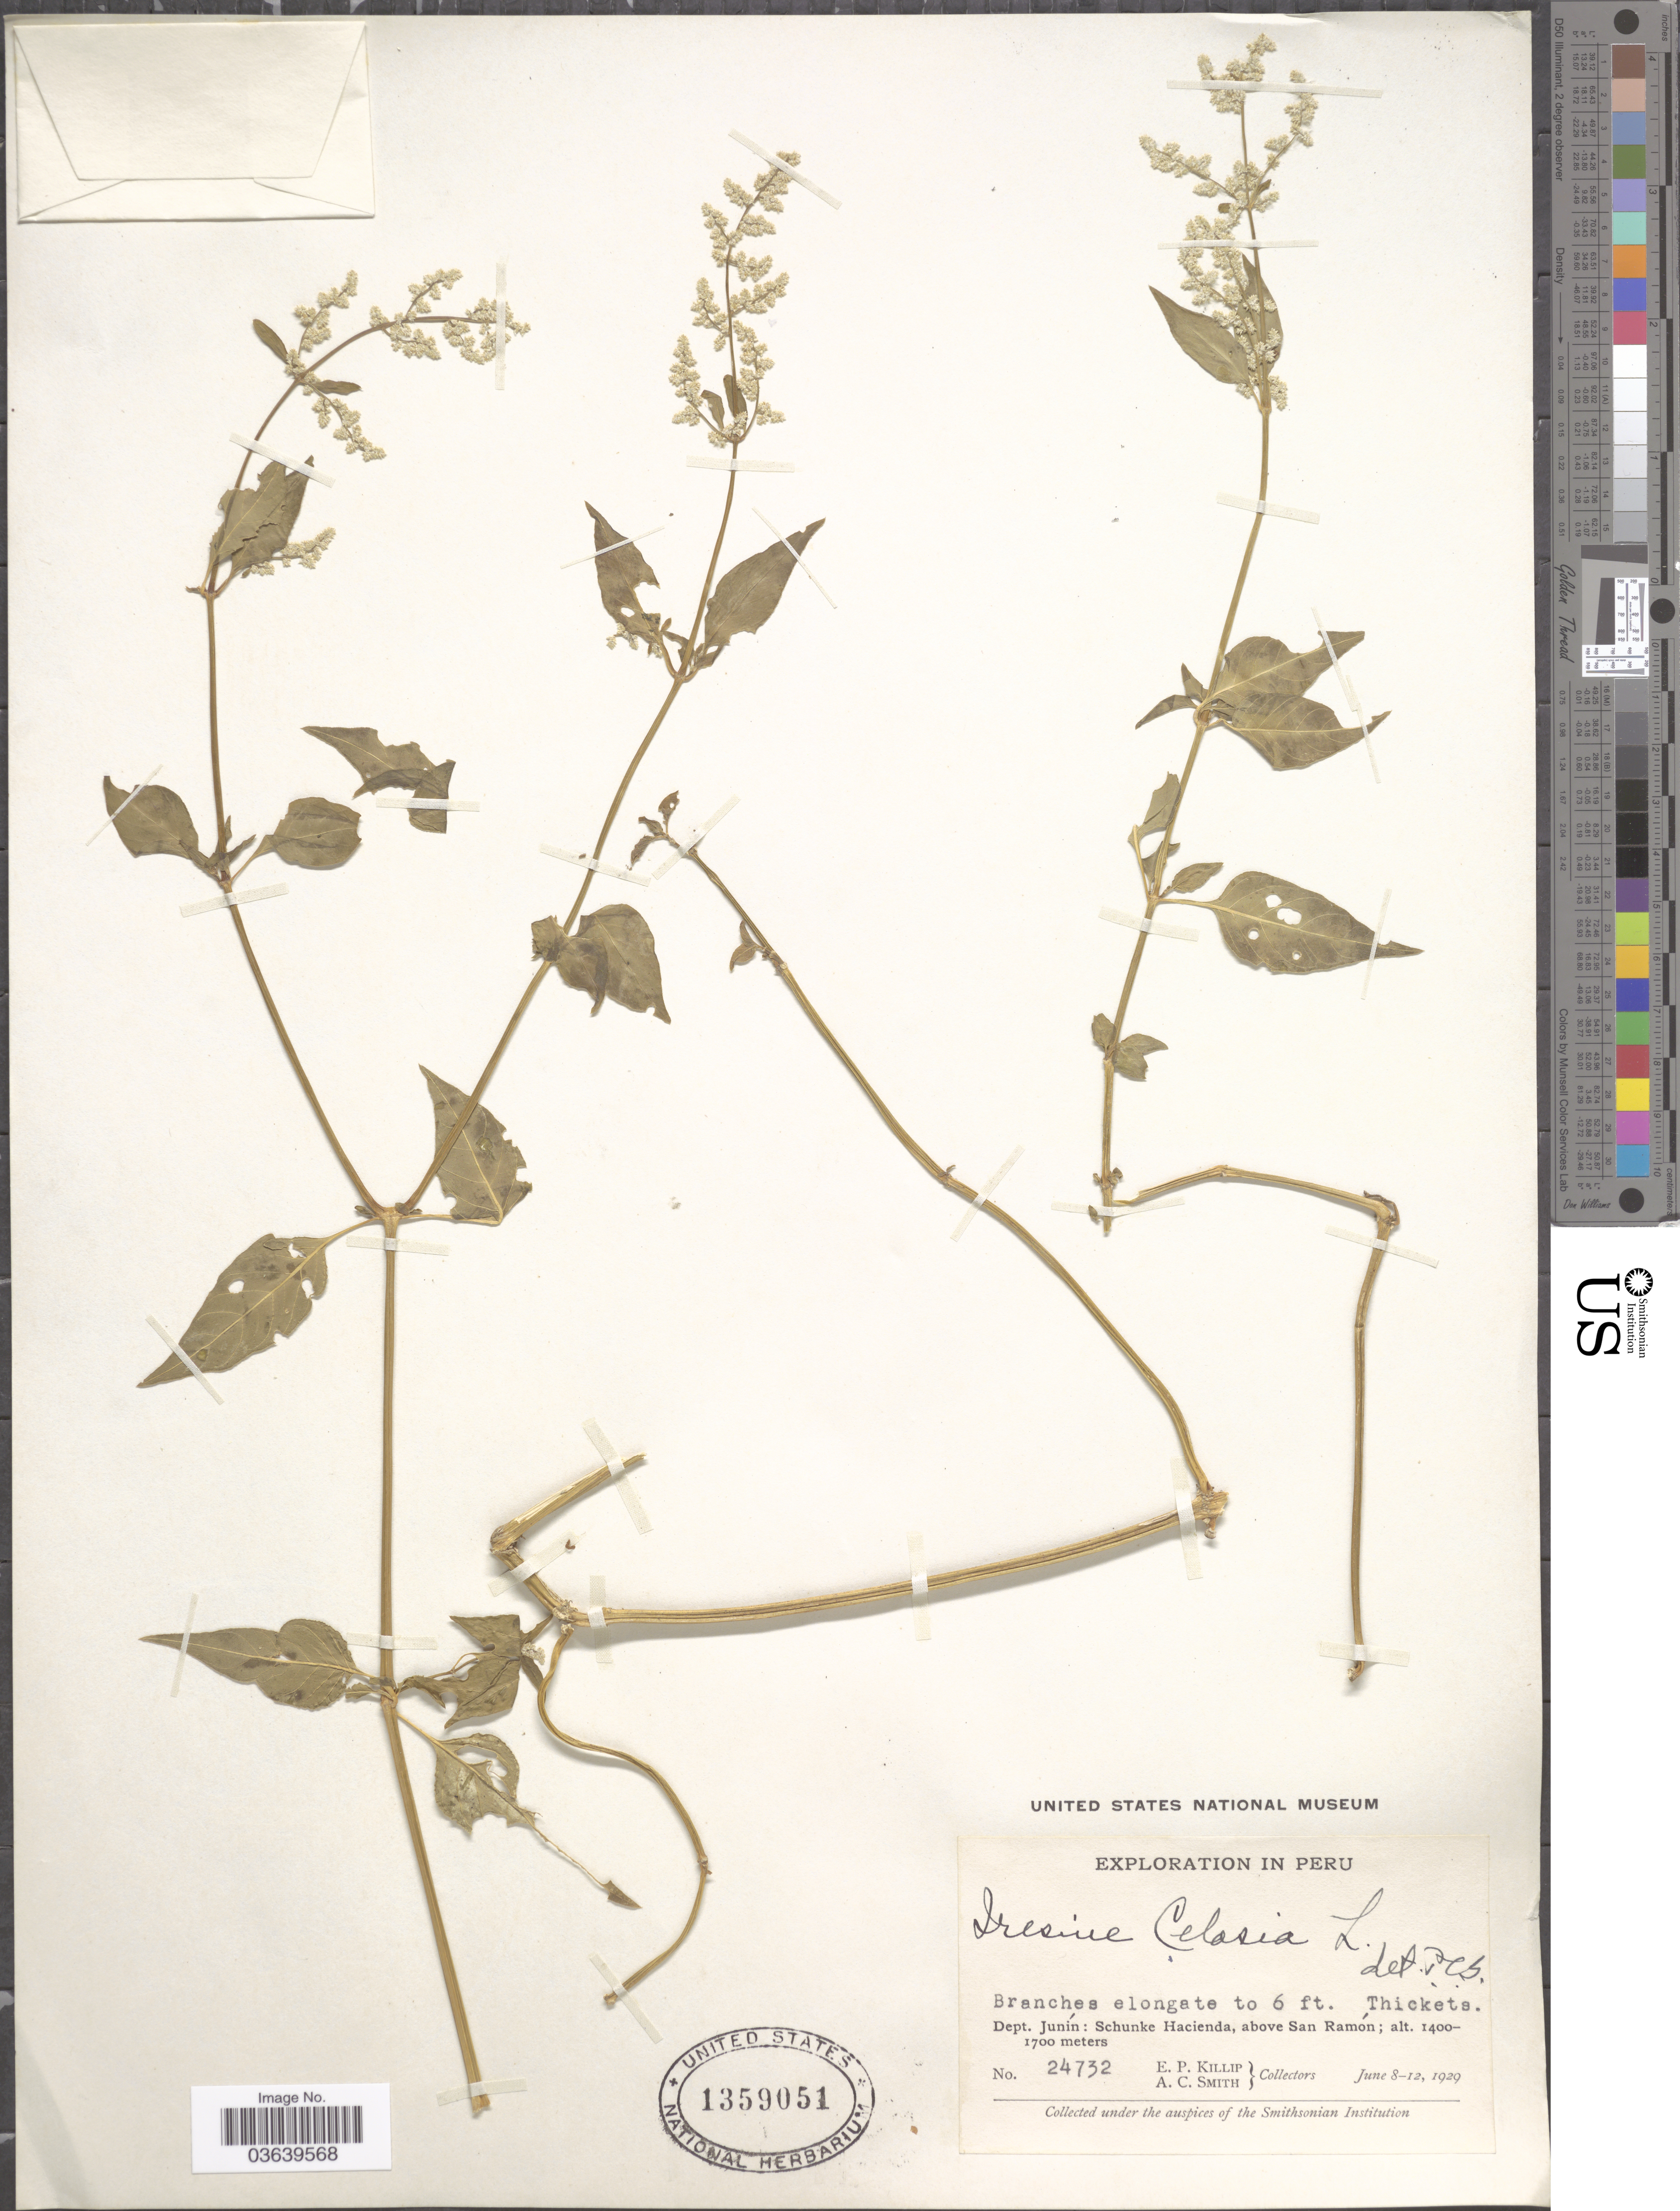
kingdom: Plantae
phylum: Tracheophyta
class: Magnoliopsida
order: Caryophyllales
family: Amaranthaceae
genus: Iresine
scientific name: Iresine celosia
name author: L.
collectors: E. P. Killip & A. C. Smith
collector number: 24732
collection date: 1929-06-08/1929-06-12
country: Peru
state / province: Junín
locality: Dept. Junín: Schunke Hacienda, above San Ramón.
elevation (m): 1400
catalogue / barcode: US 1359051